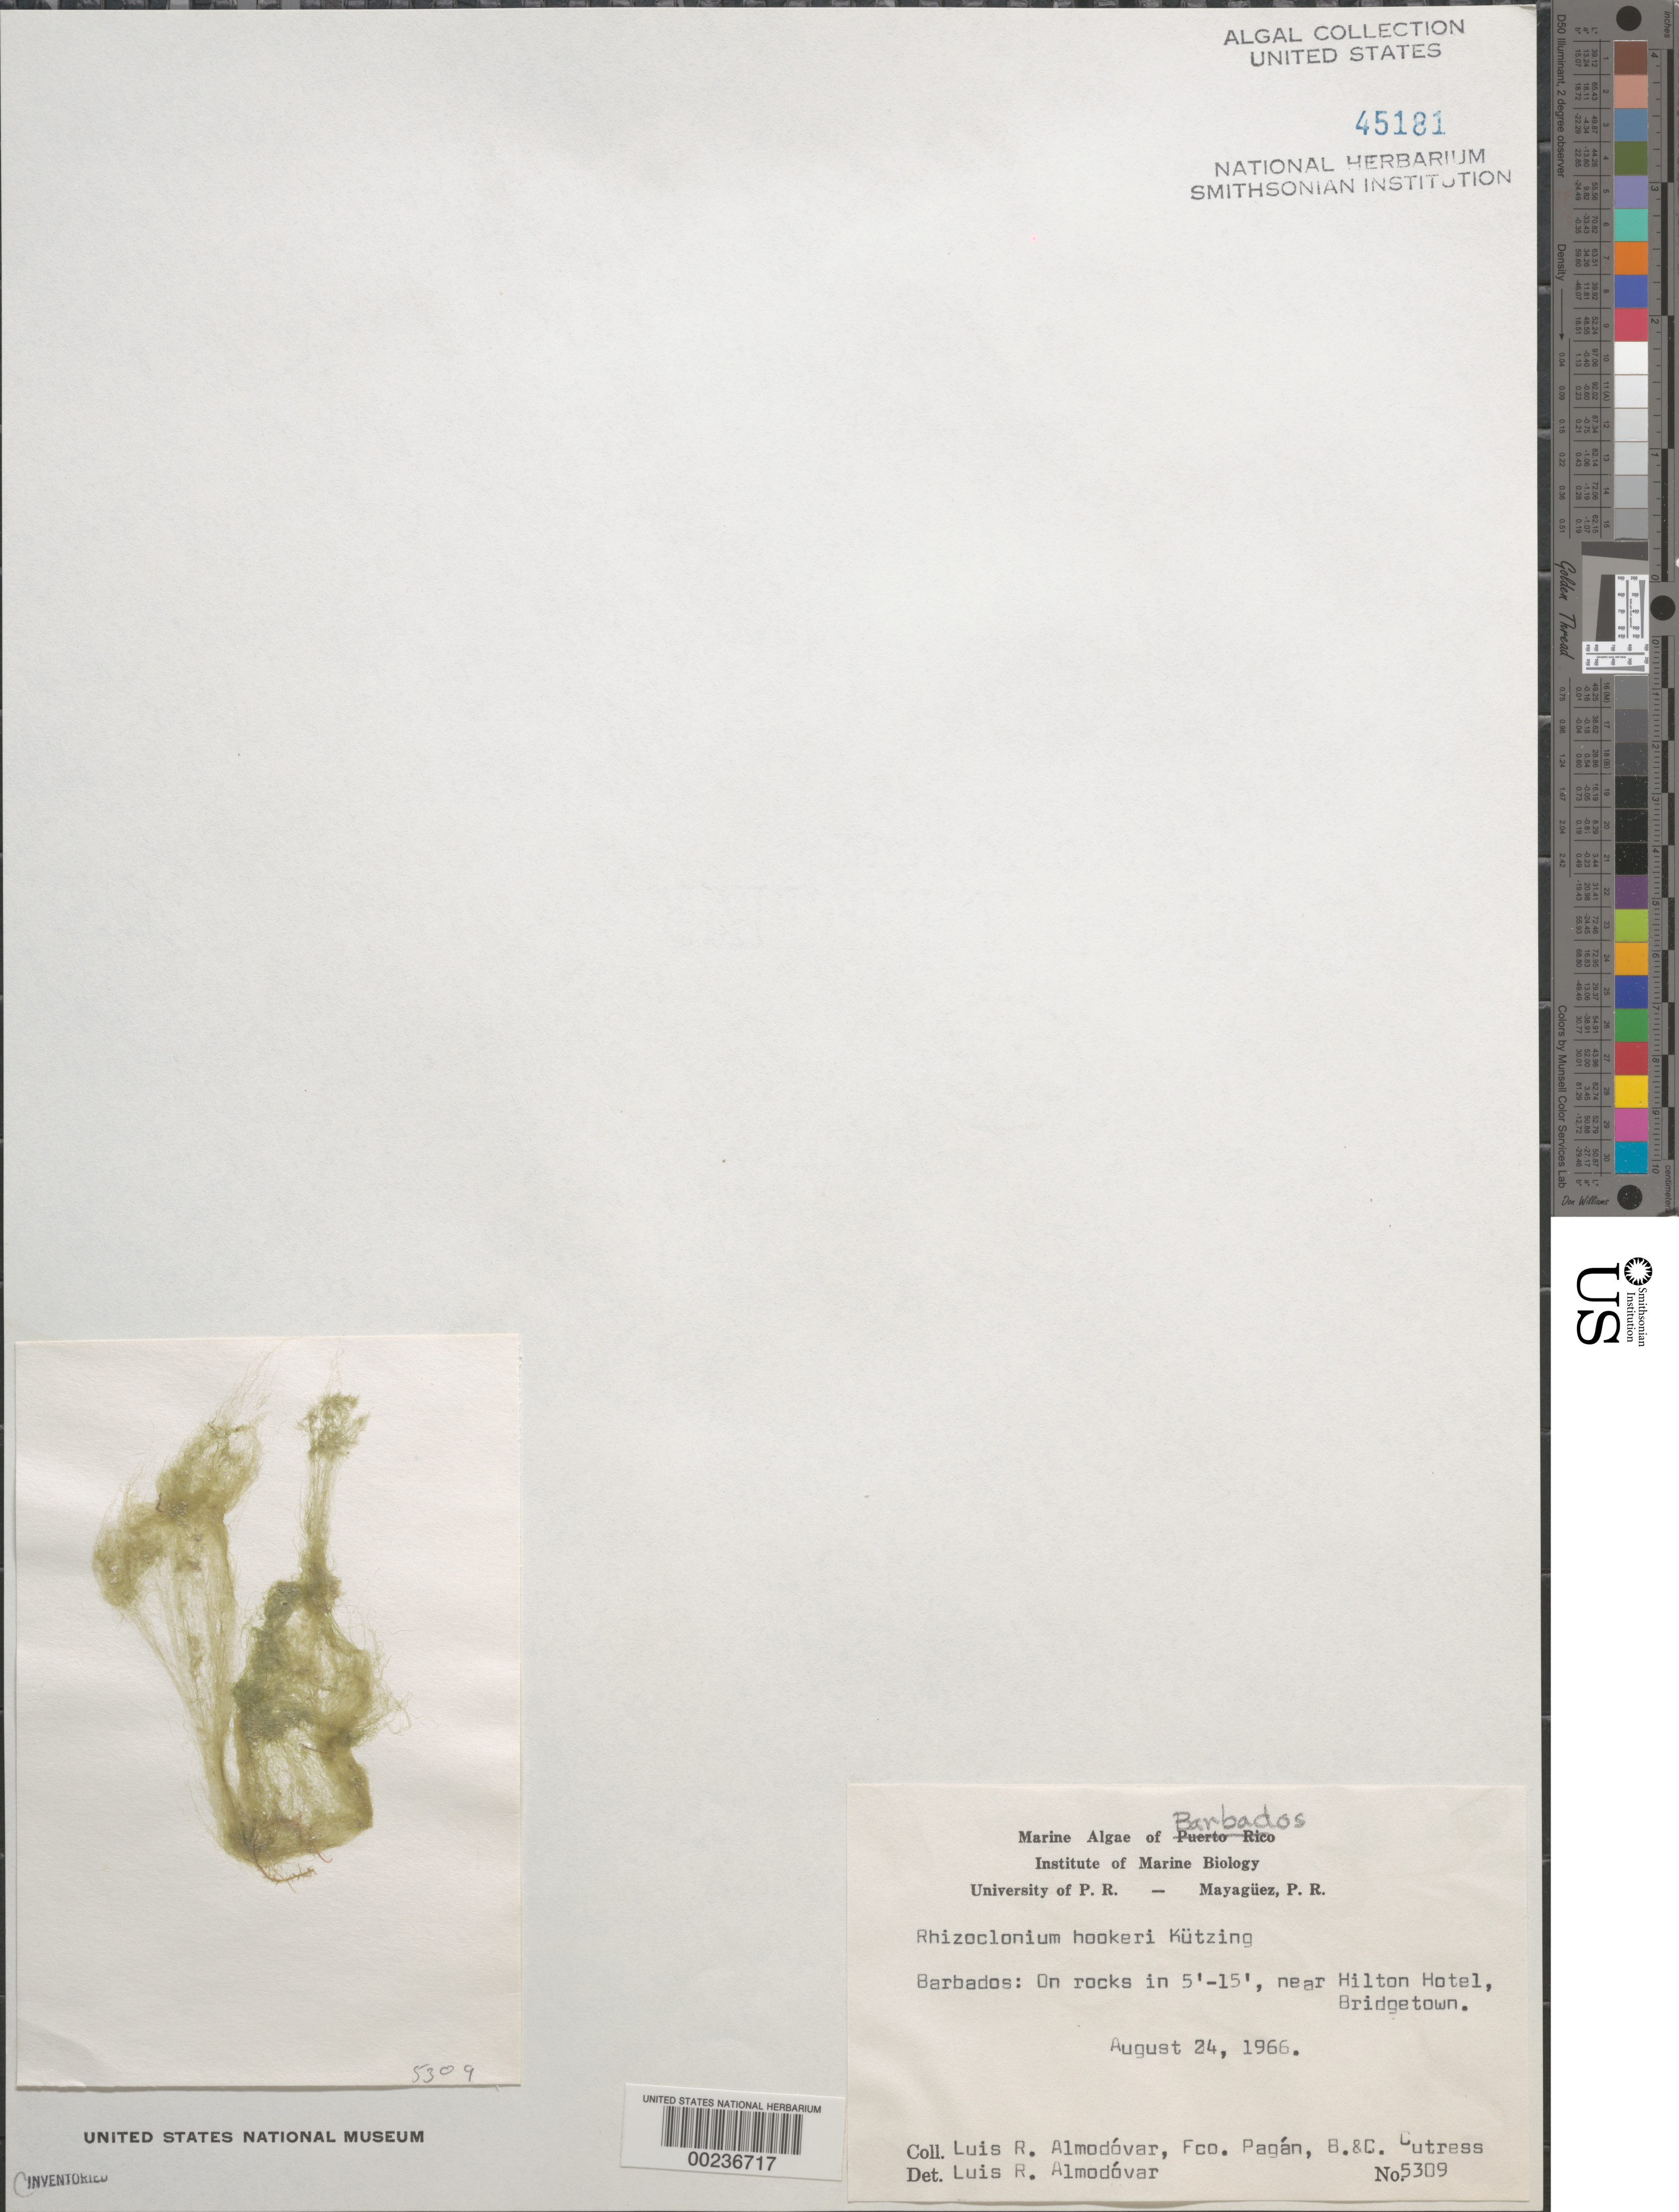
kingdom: Plantae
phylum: Chlorophyta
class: Ulvophyceae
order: Cladophorales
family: Cladophoraceae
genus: Pseudorhizoclonium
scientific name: Pseudorhizoclonium africanum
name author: (Kütz.) C. Boedeker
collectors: L. Almodovar, F. Pagan, B. Cutress & C. Cutress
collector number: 5309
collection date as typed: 24 Aug 1966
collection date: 1966-08-24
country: Barbados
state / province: Saint Michael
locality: Bridgetown, near Hilton Hotel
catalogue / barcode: US 45181